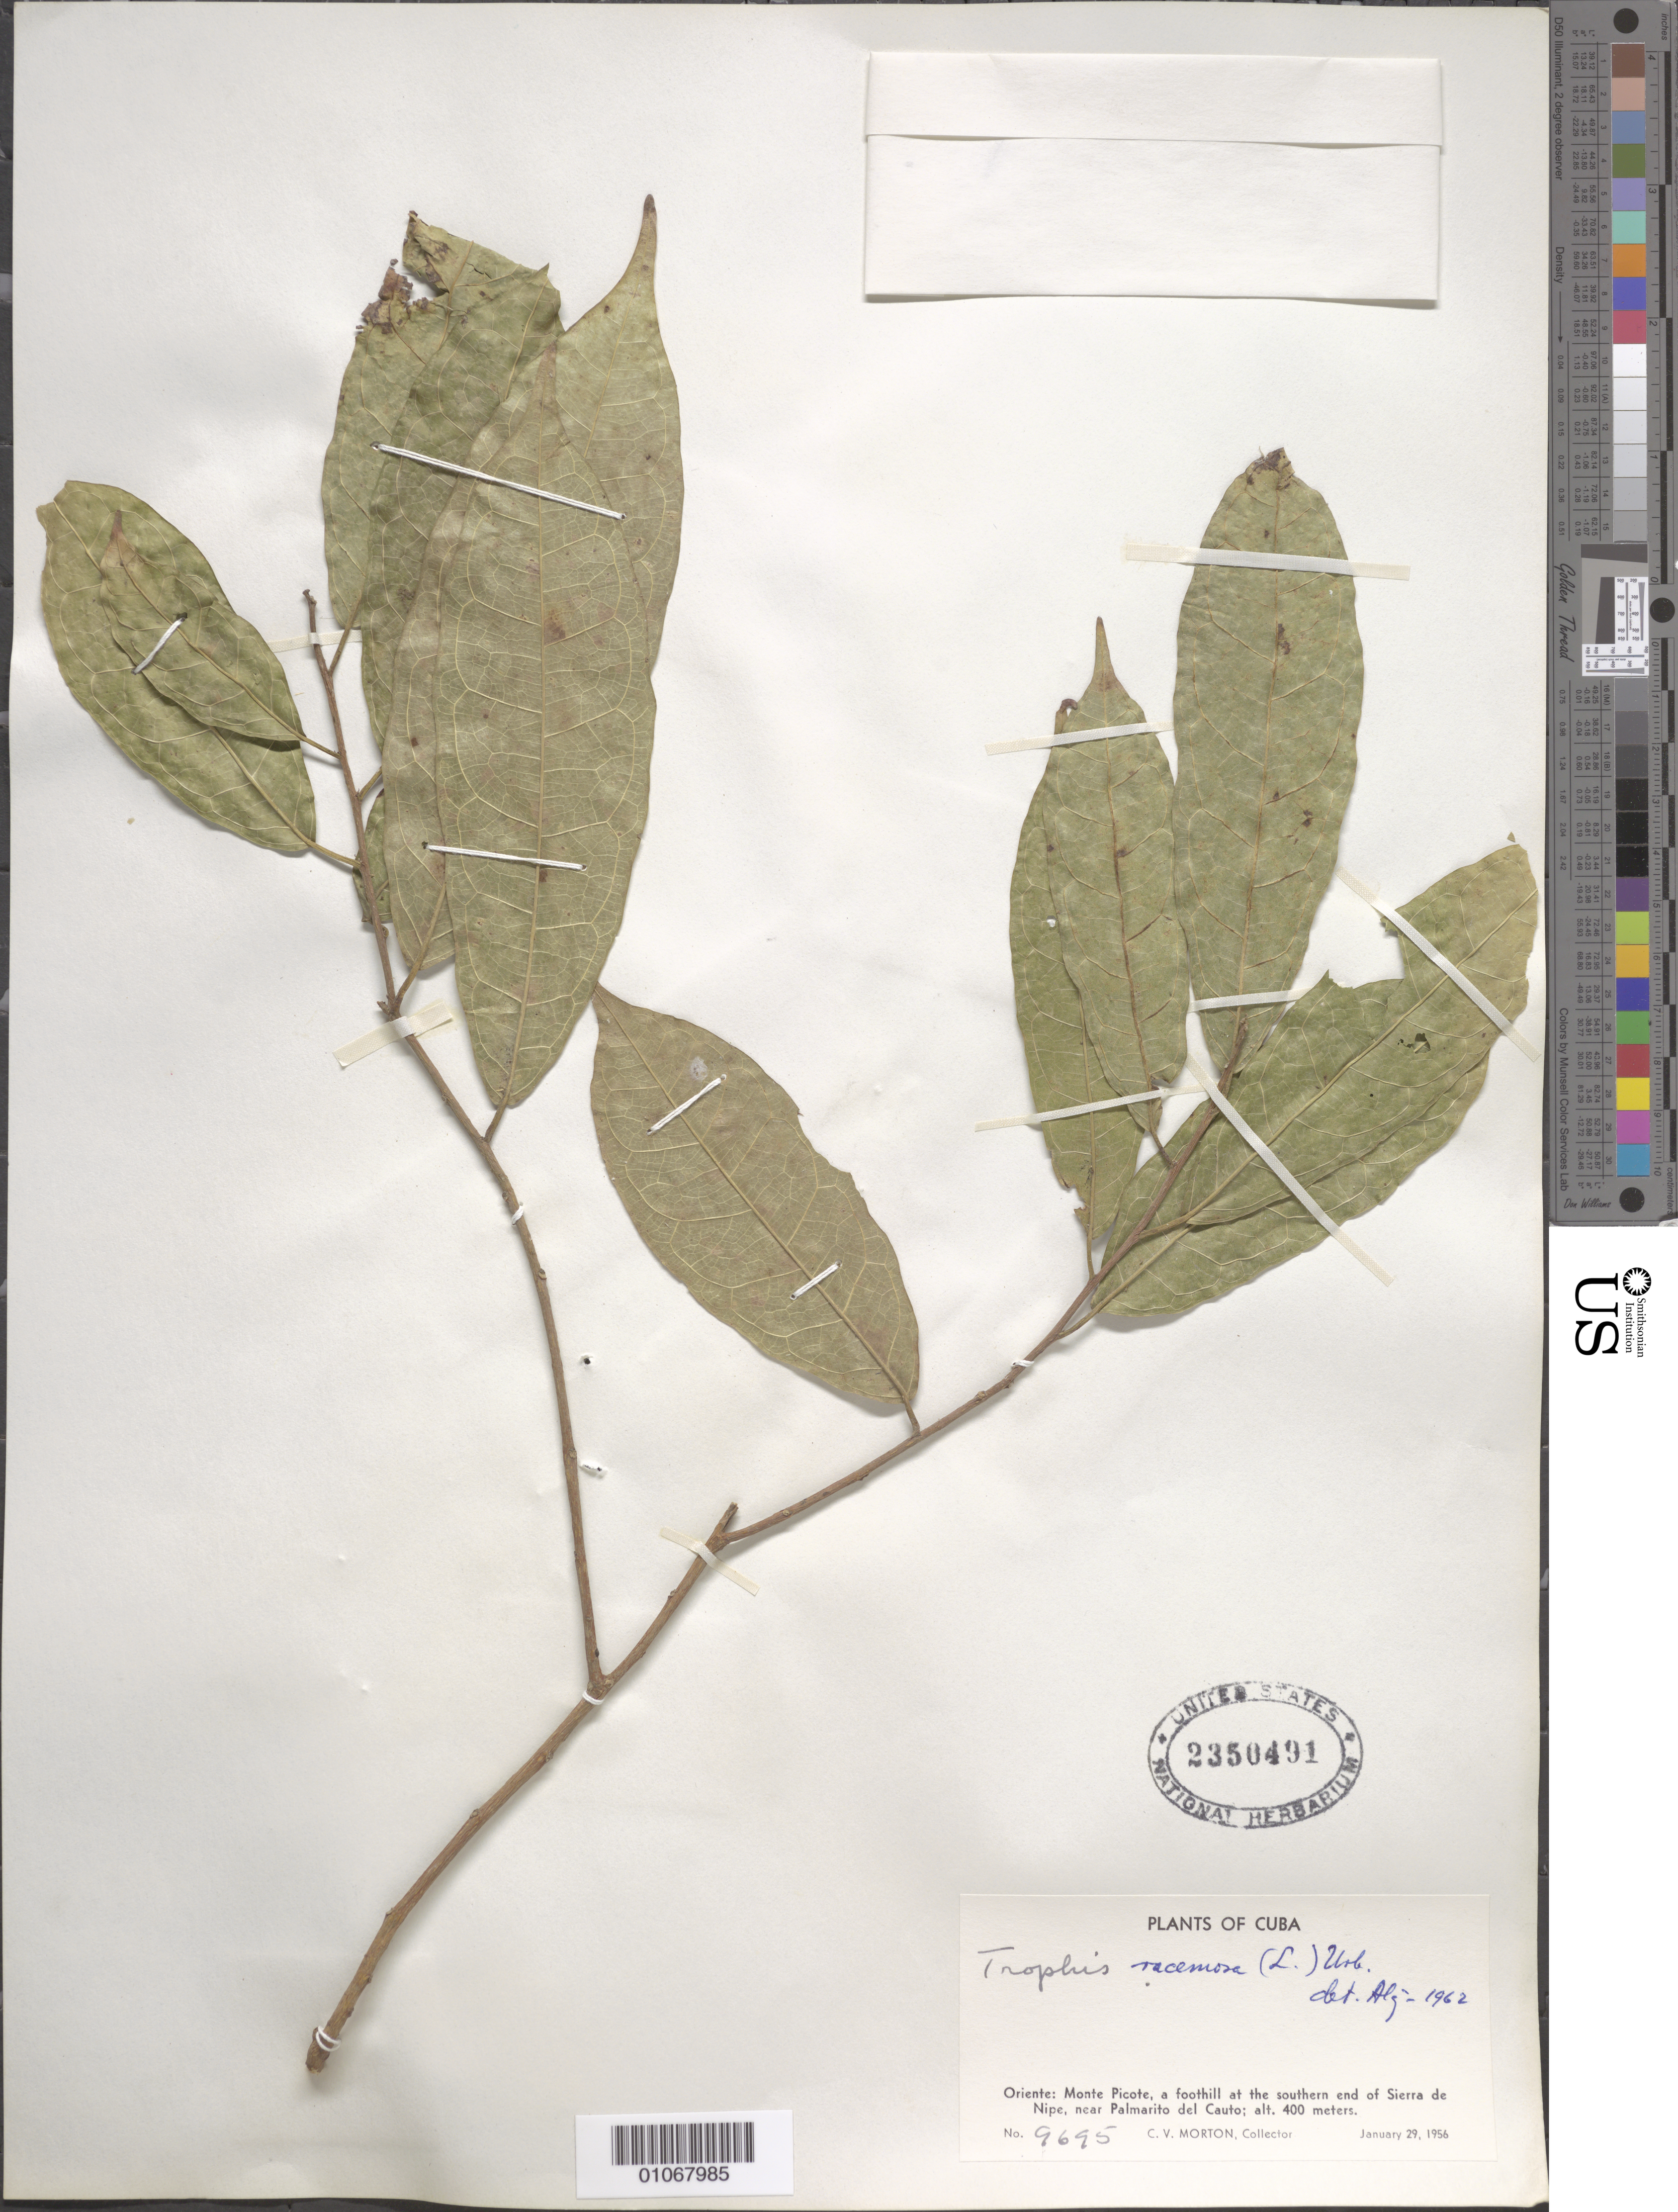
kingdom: Plantae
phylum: Tracheophyta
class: Magnoliopsida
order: Rosales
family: Moraceae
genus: Trophis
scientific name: Trophis racemosa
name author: (L.) Urb.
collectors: C. V. Morton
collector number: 9695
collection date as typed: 29 Jan 1956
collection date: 1956-01-29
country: Cuba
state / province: Holguín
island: Cuba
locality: Picote, a foothill at the southern end of Sierra de Nipe, near Palmarito del Cauto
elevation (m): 400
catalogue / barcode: US 2350491